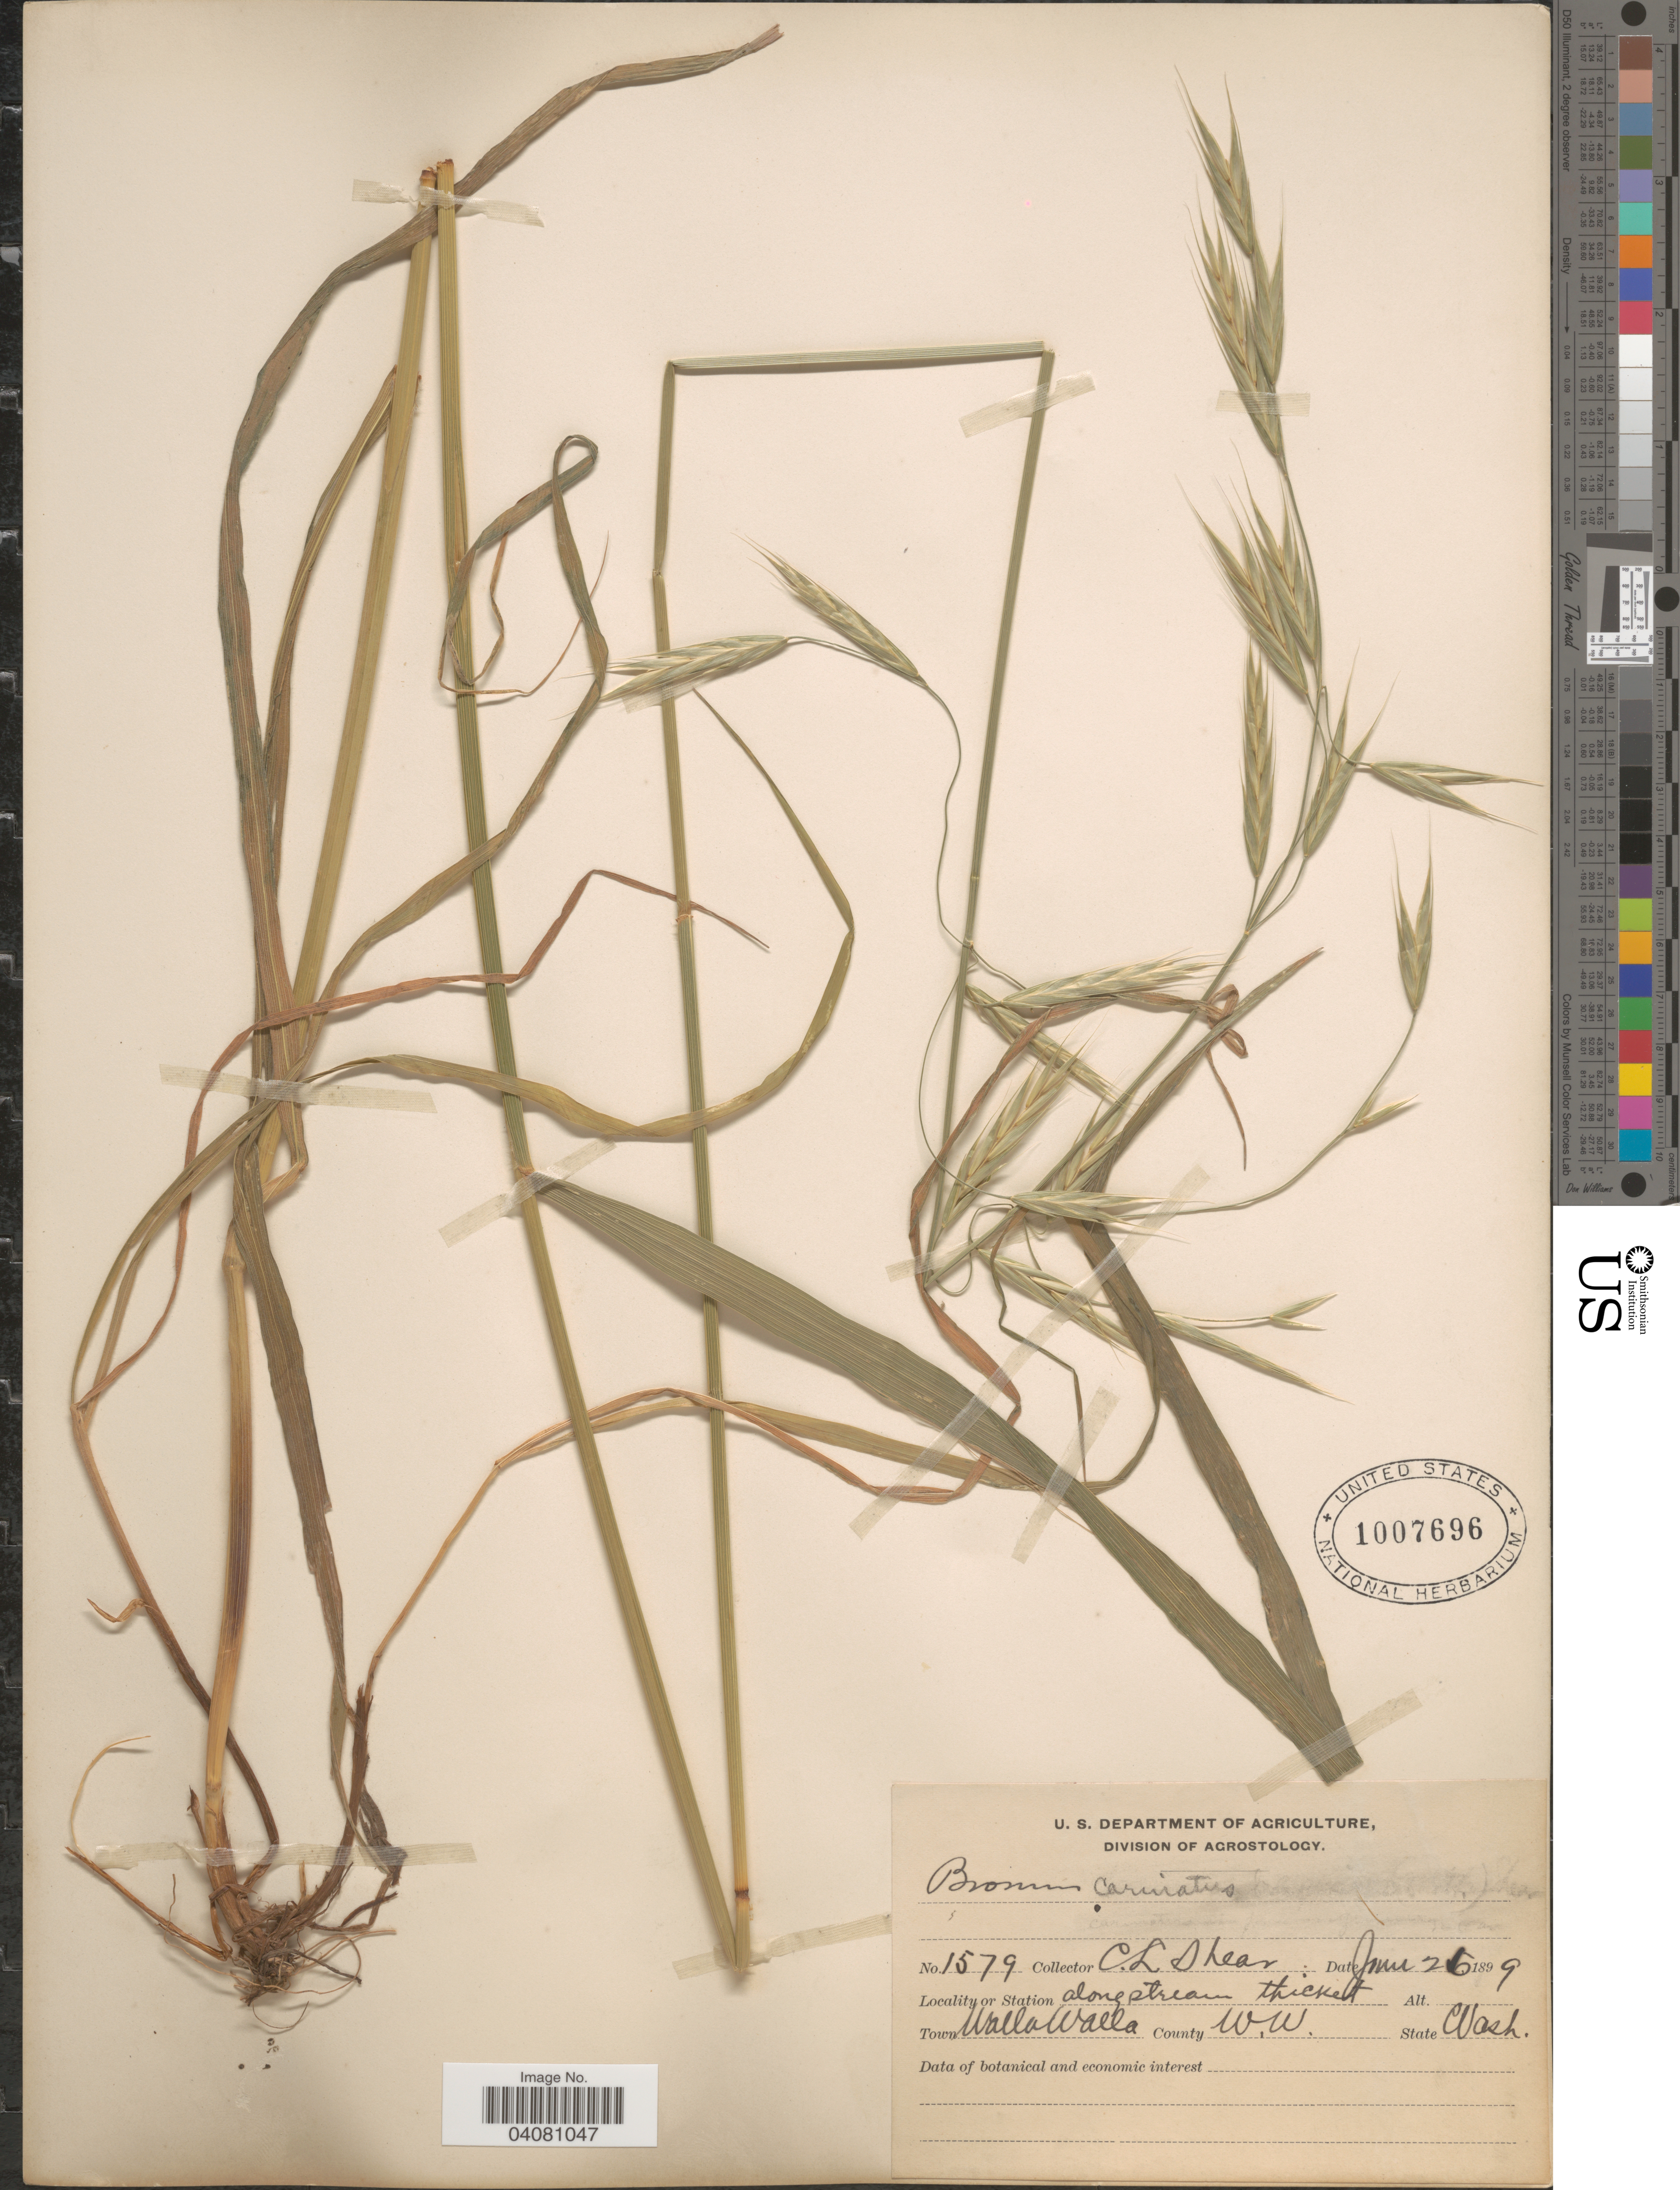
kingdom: Plantae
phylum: Tracheophyta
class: Liliopsida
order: Poales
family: Poaceae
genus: Bromus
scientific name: Bromus carinatus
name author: Hook. & Arn.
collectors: C. L. Shear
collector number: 1579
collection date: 1899-06-26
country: United States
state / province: Washington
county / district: Walla Walla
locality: Along stream thicket. Town Walla Walla. County W. W.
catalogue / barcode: US 1007696